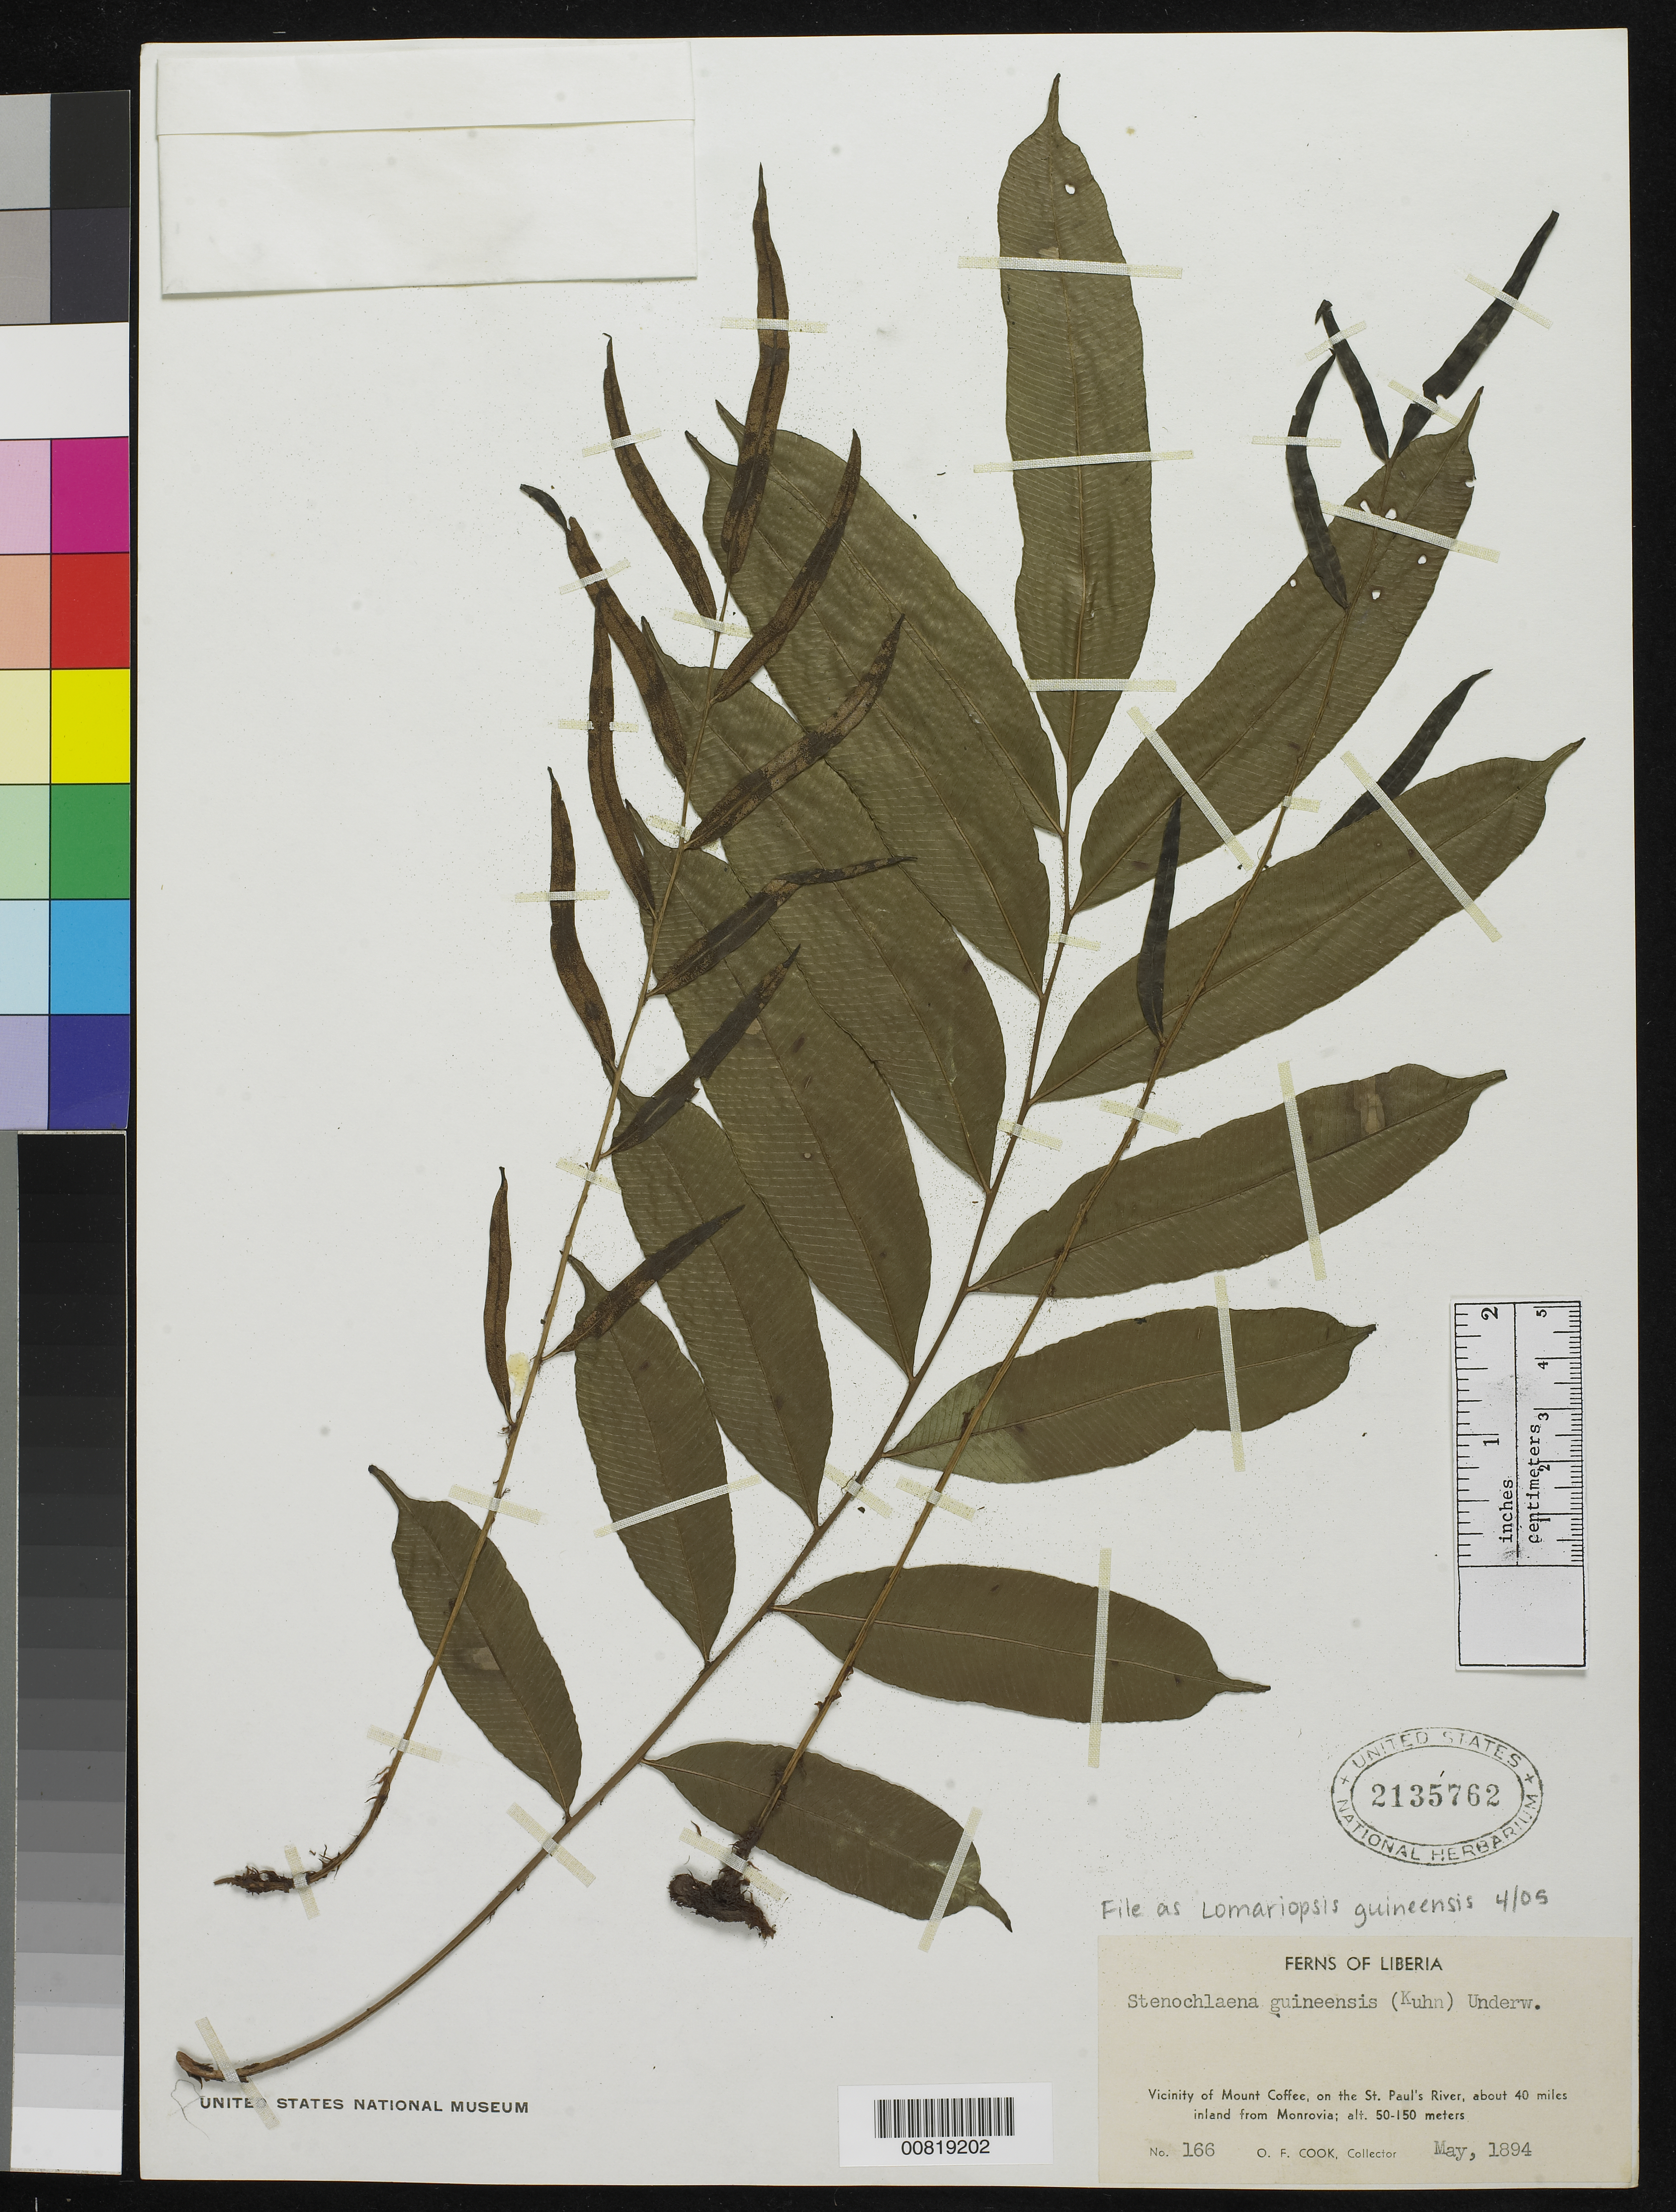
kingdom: Plantae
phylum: Tracheophyta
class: Polypodiopsida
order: Polypodiales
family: Lomariopsidaceae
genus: Lomariopsis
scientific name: Lomariopsis guineensis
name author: Holttum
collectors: O. F. Cook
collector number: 166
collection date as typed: May 1894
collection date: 1894-05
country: Liberia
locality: Vicinity of Mt. Coffee, on the St. Paul's River, about 40 miles inland from Monrovia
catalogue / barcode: US 2135762